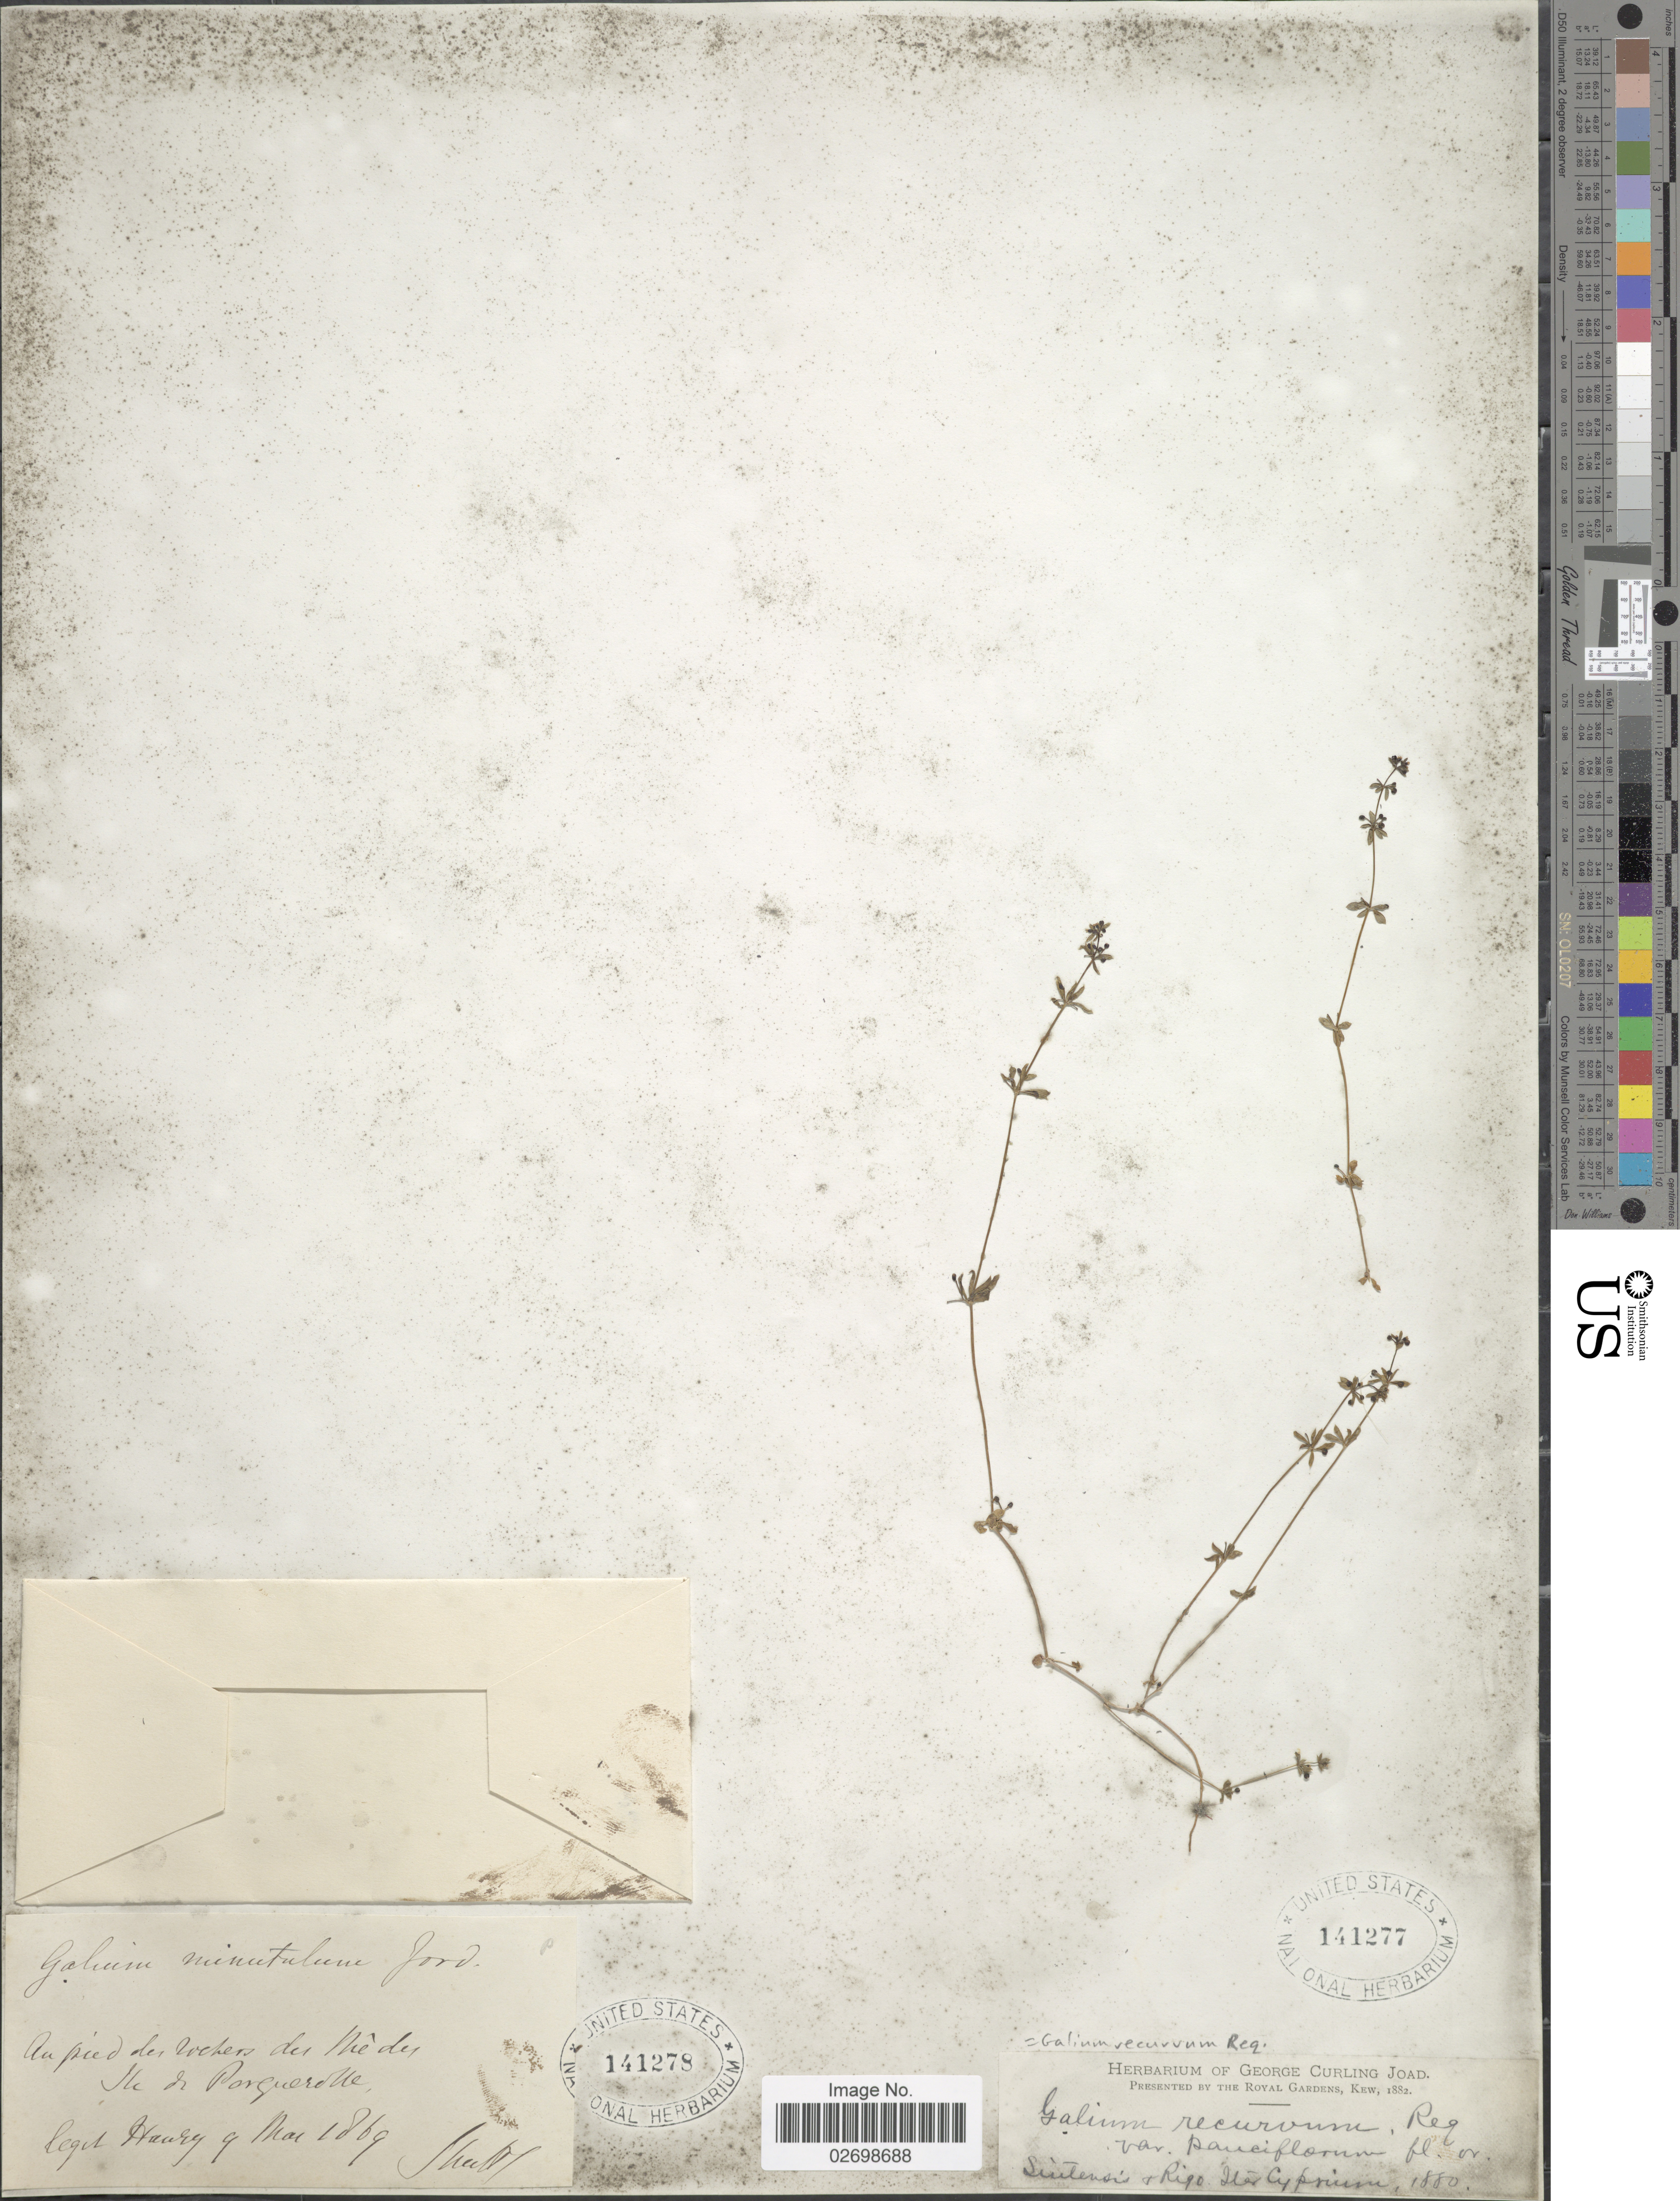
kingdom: Plantae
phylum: Tracheophyta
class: Magnoliopsida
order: Gentianales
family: Rubiaceae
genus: Galium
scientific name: Galium recurvum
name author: Req. ex DC.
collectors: ex herb. George Curling Joad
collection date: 1880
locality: Suitenis y Rico, Itace Cubsium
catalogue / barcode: US 141277-2